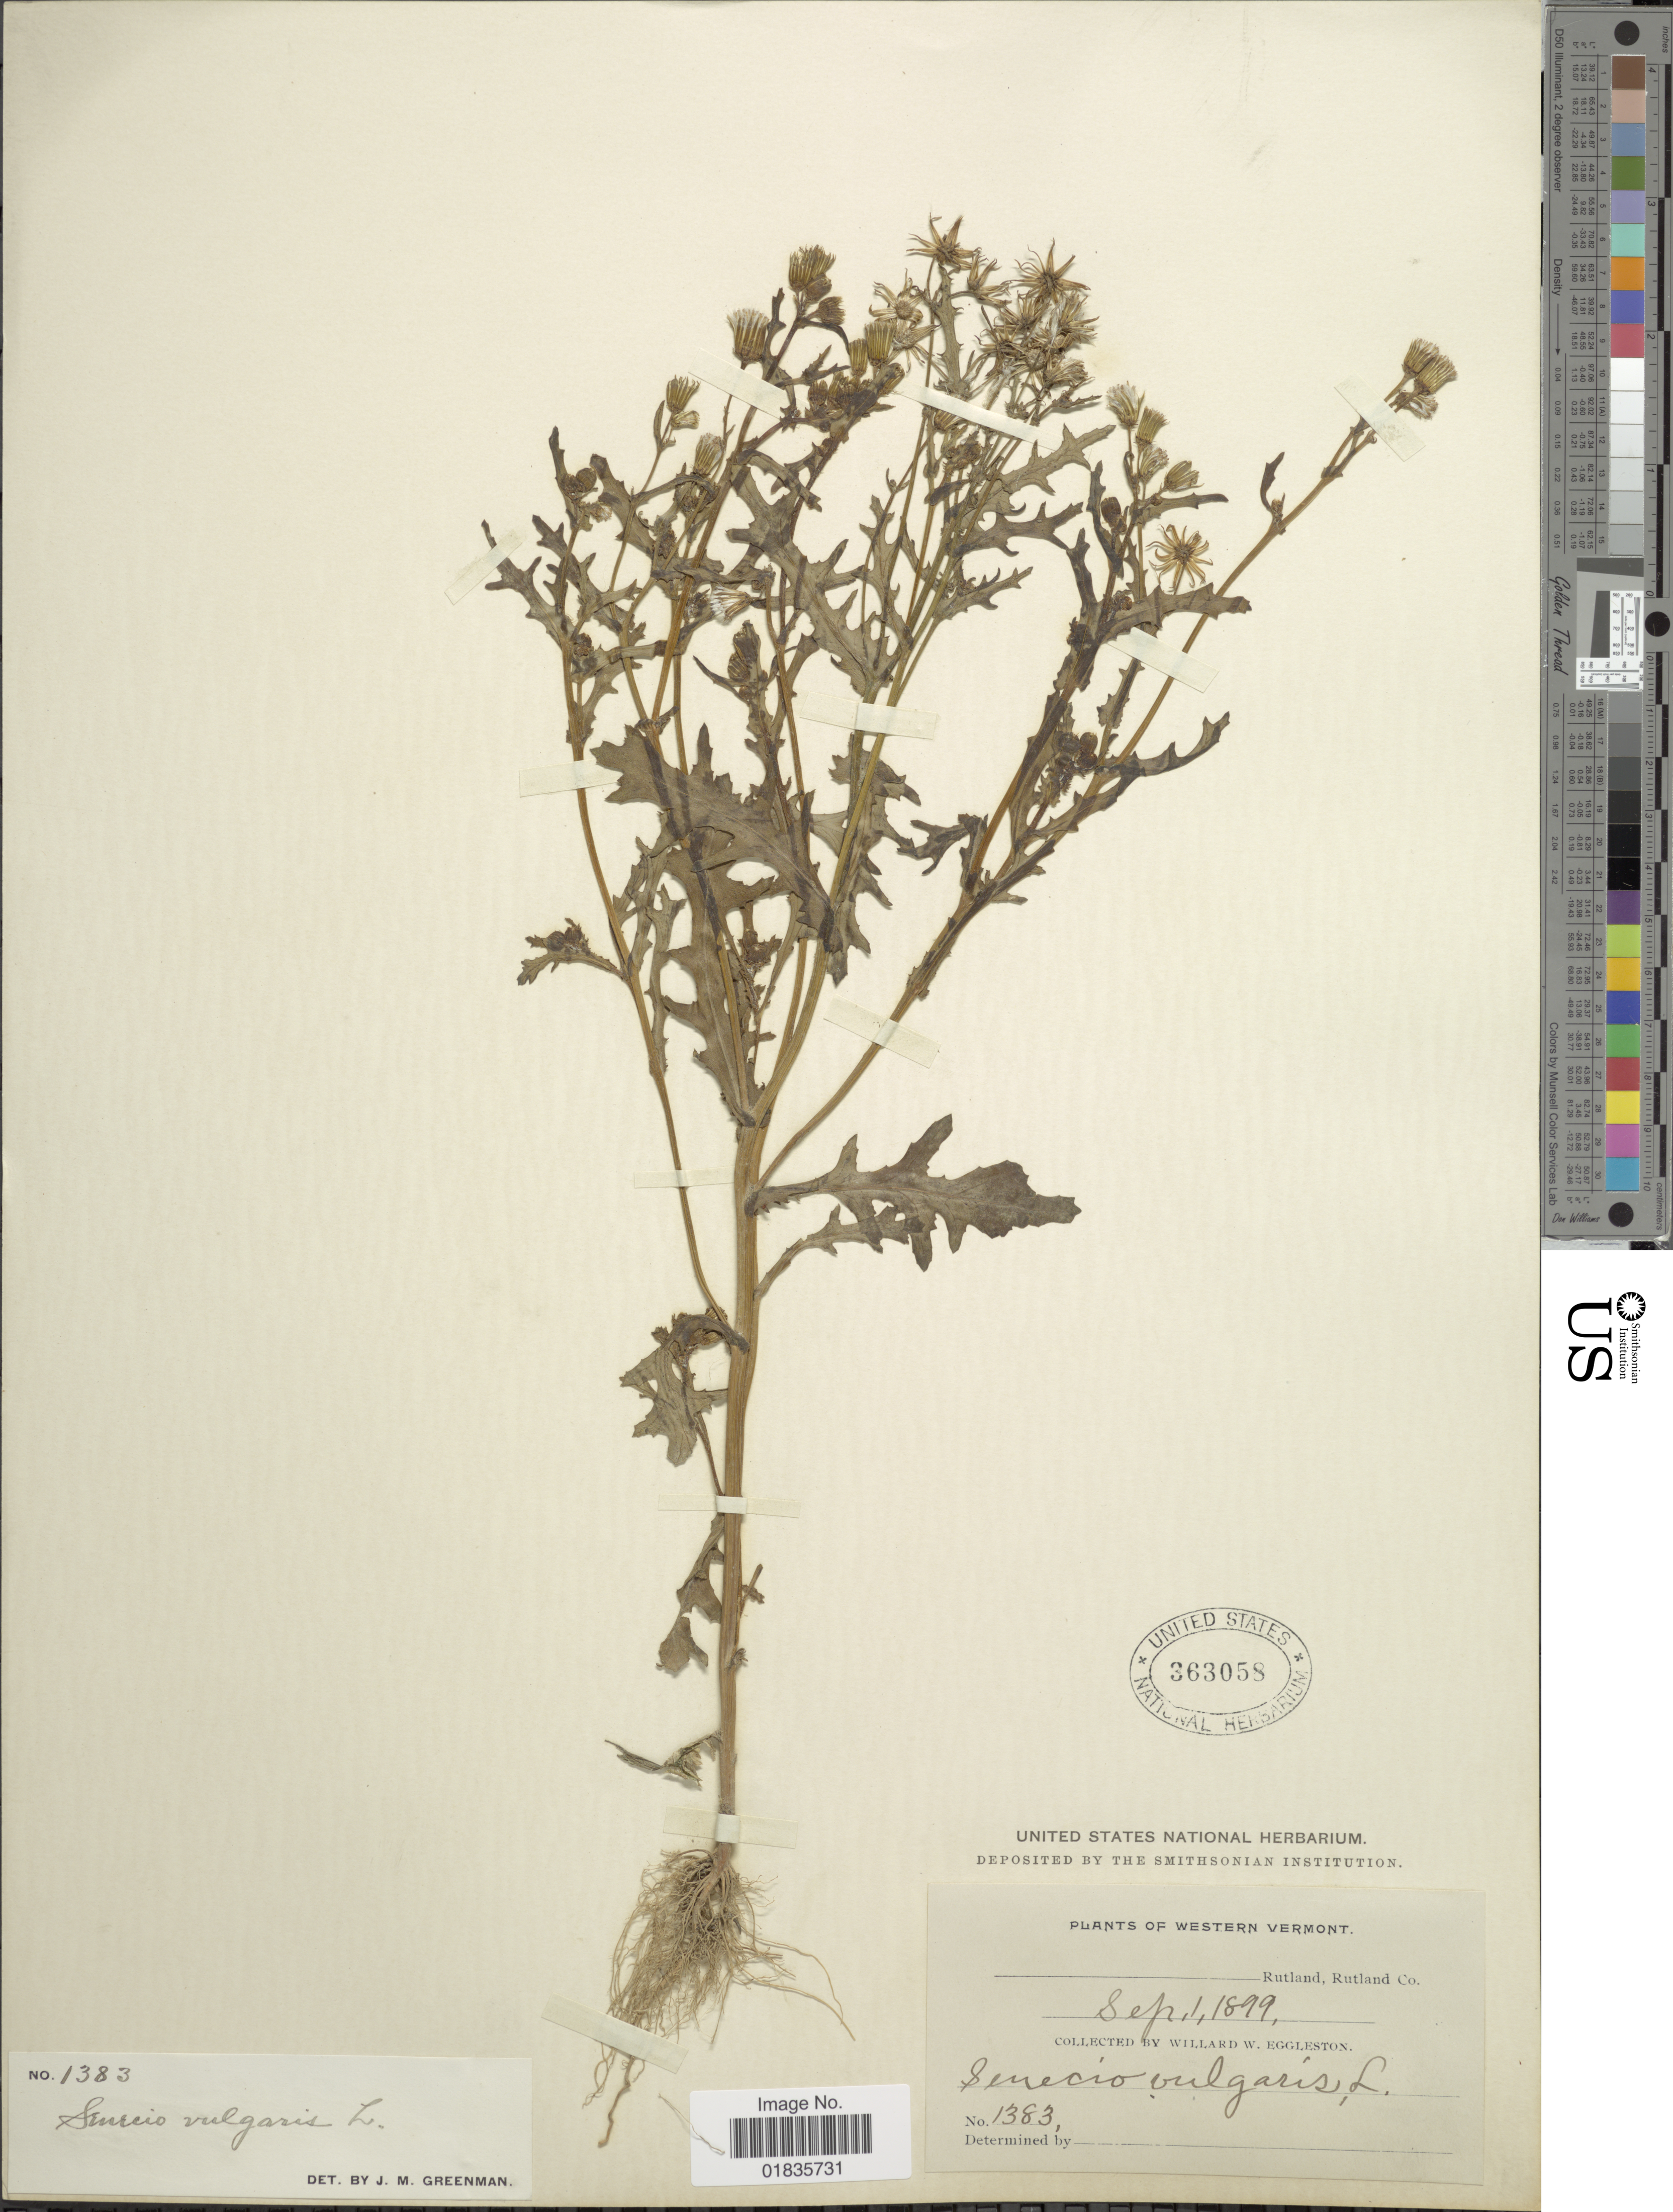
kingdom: Plantae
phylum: Tracheophyta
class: Magnoliopsida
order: Asterales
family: Asteraceae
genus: Senecio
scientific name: Senecio vulgaris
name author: L.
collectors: W. W. Eggleston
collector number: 1383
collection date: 1899-09-01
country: United States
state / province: Vermont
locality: Western Vermont Rutland, Rutland Co.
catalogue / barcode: US 363058